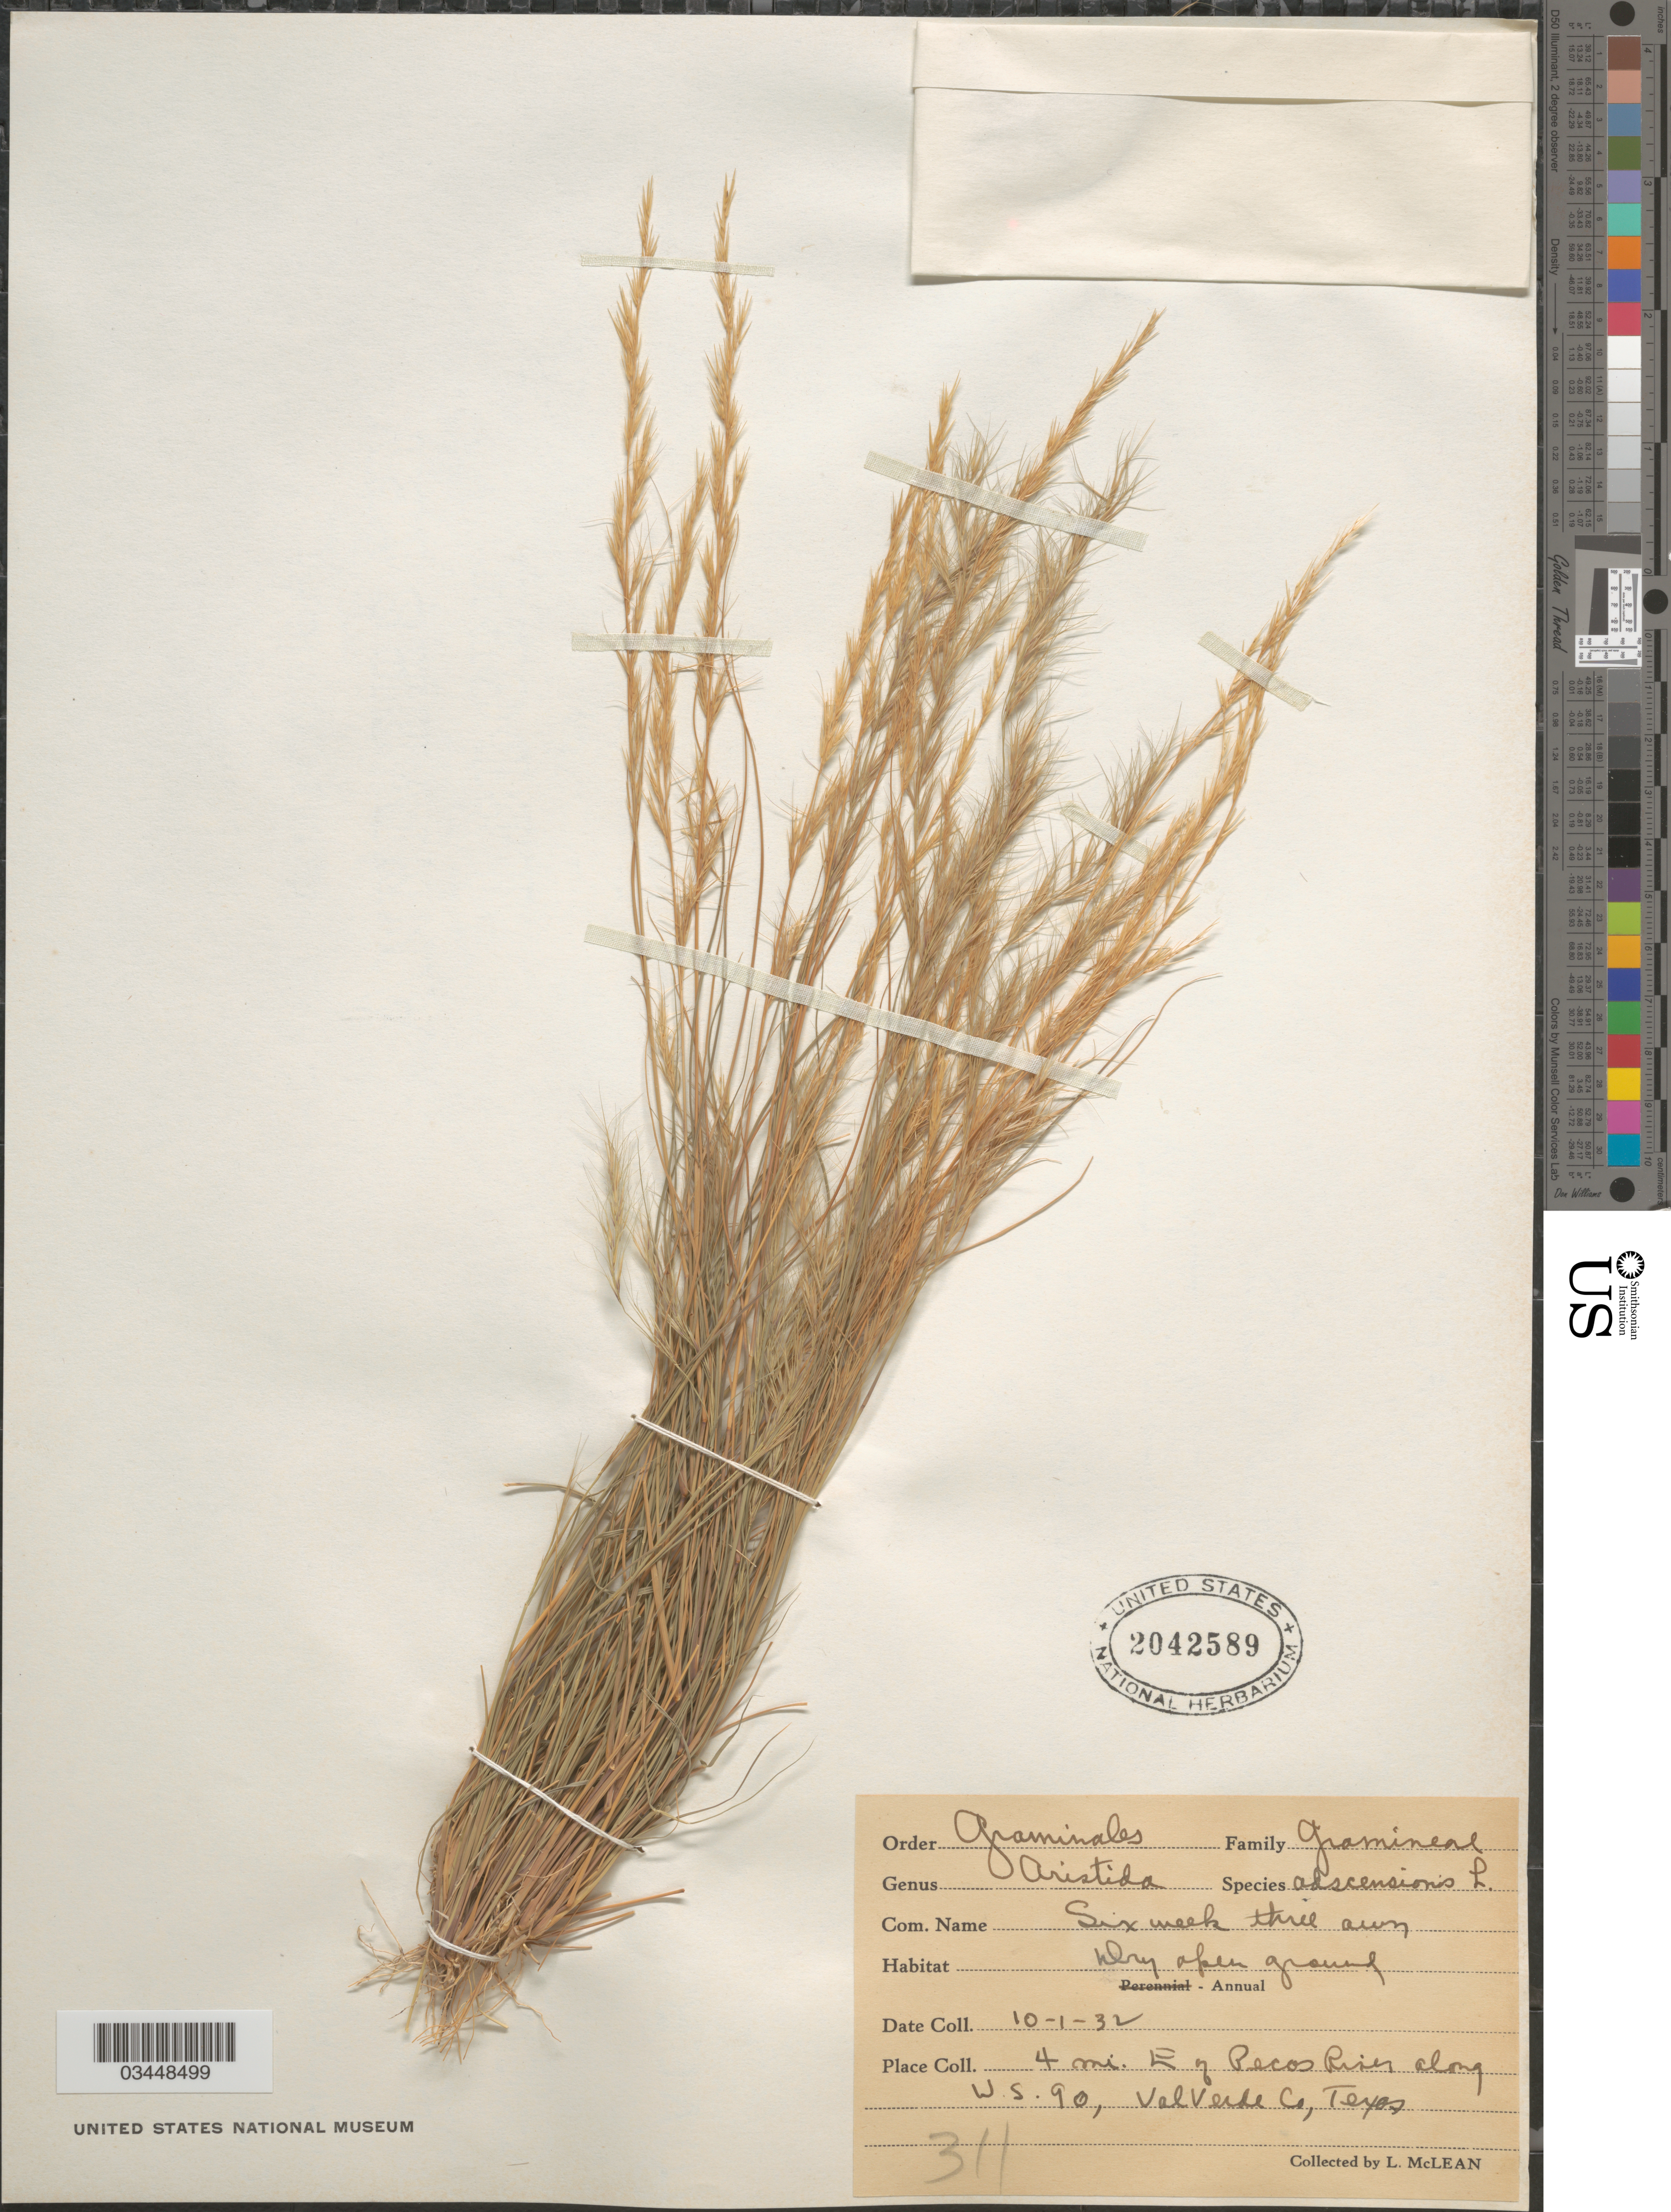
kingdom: Plantae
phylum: Tracheophyta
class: Liliopsida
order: Poales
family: Poaceae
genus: Aristida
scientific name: Aristida adscensionis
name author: L.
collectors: L. McLean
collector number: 311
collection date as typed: Transcribed d/m/y: 1/10/32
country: United States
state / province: Texas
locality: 4 mi. E. of Pecos River along W.S. 90, Valverde Co.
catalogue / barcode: US 2042589